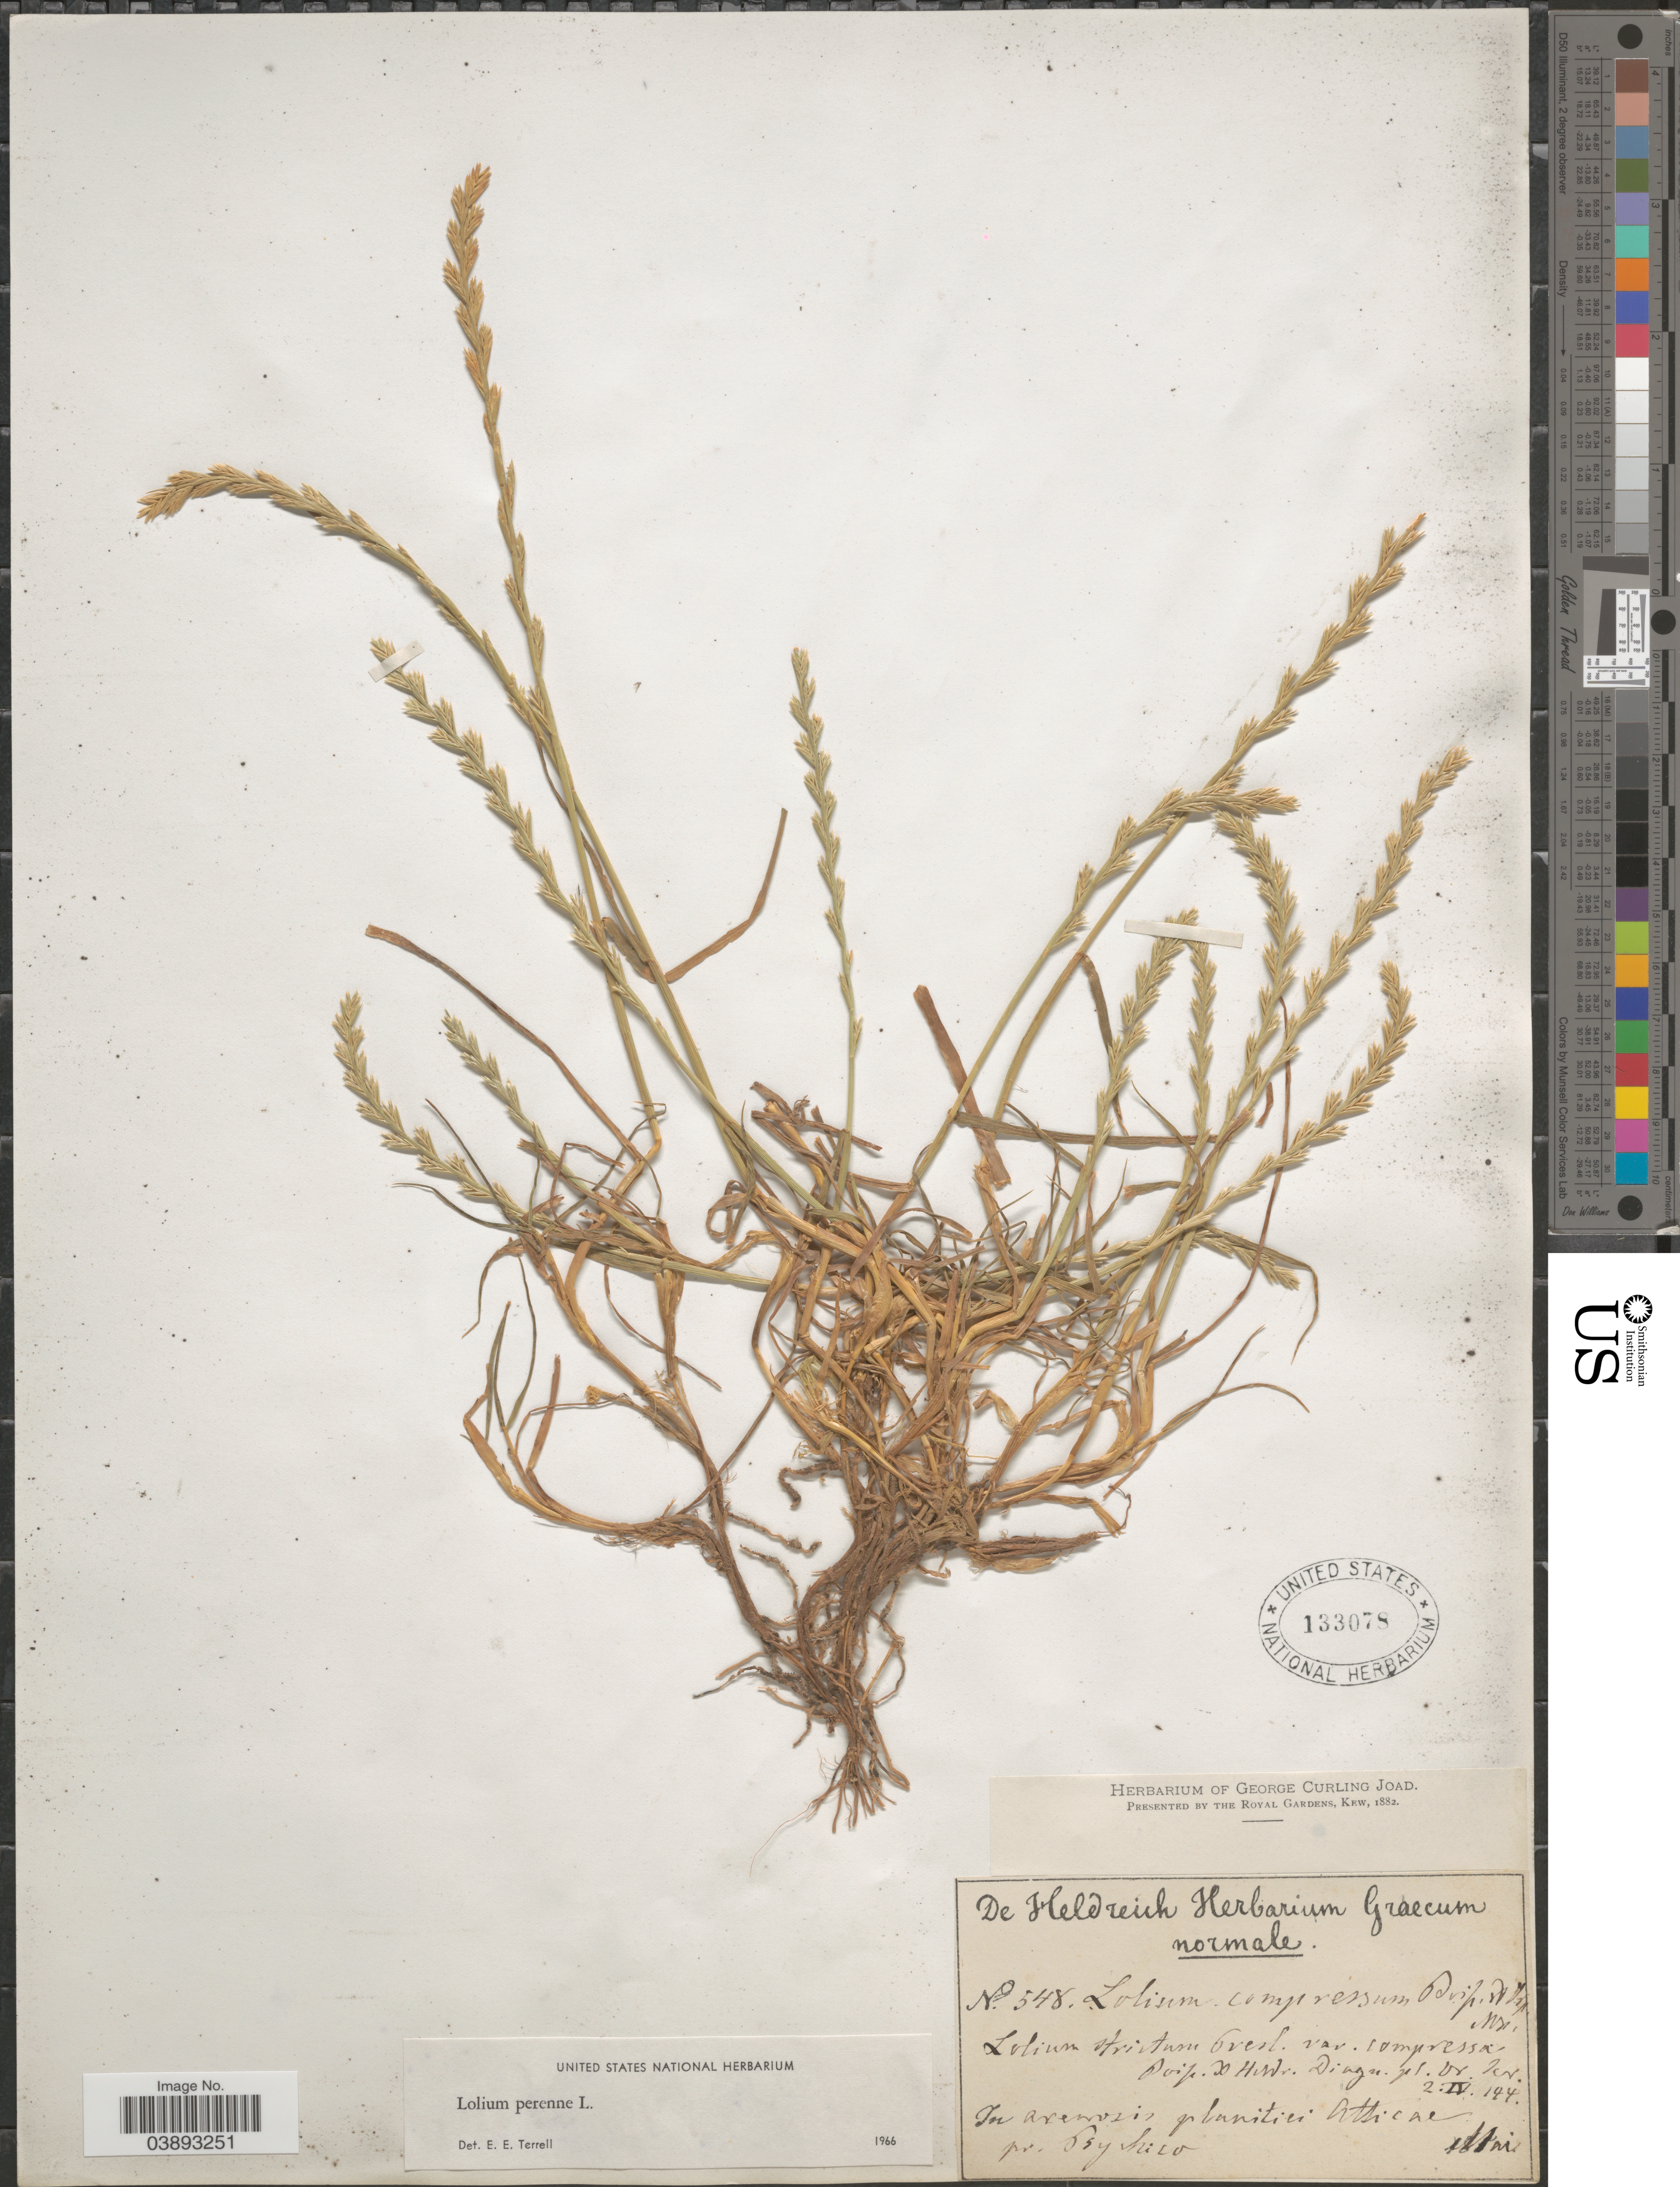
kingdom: Plantae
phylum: Tracheophyta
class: Liliopsida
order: Poales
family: Poaceae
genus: Lolium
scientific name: Lolium perenne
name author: L.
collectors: ex herb. De Heldreich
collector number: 548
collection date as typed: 2 IV 194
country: Greece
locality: In arenosis plantici Atticae pr. Psychico.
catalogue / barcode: US 133078